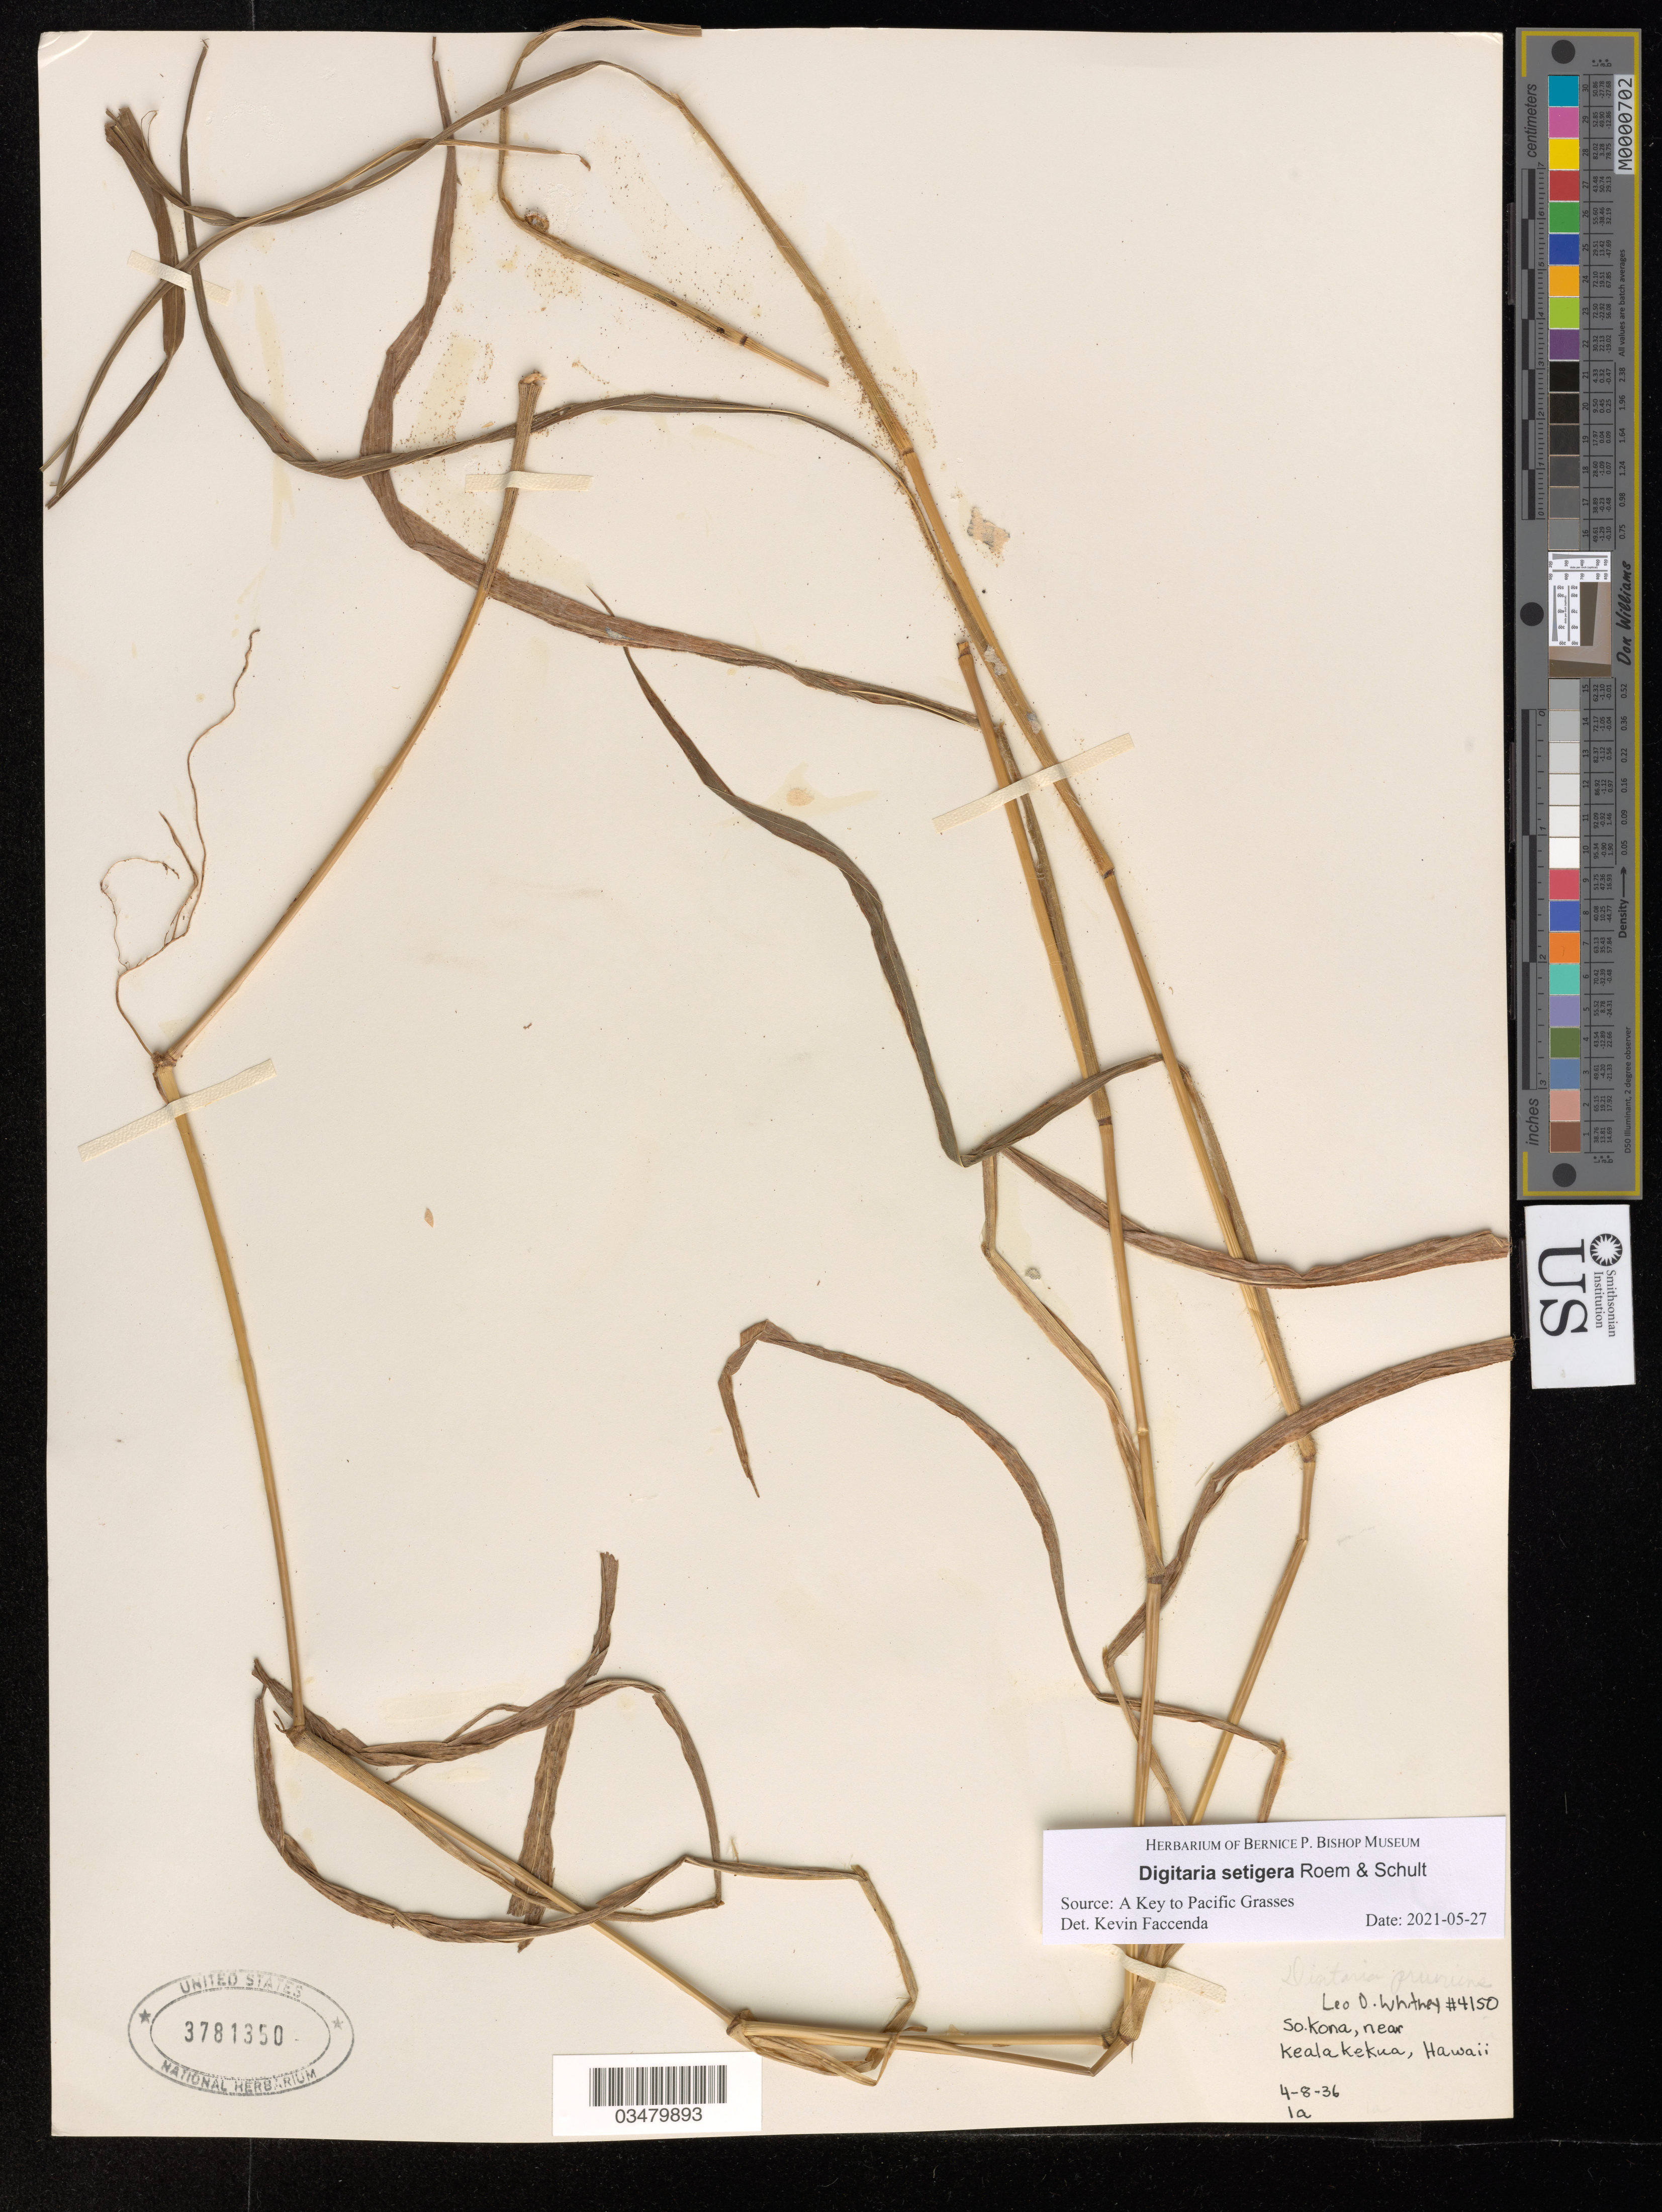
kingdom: Plantae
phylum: Tracheophyta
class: Liliopsida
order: Poales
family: Poaceae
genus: Digitaria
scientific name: Digitaria setigera var. setigera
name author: Roth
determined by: Faccenda, K.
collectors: L. Whitney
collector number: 4150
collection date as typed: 4-8-36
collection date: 1936-04-08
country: United States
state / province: Hawaii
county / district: Hawaii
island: Hawaii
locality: So. Kona, near Kealakekua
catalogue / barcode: US 3781350